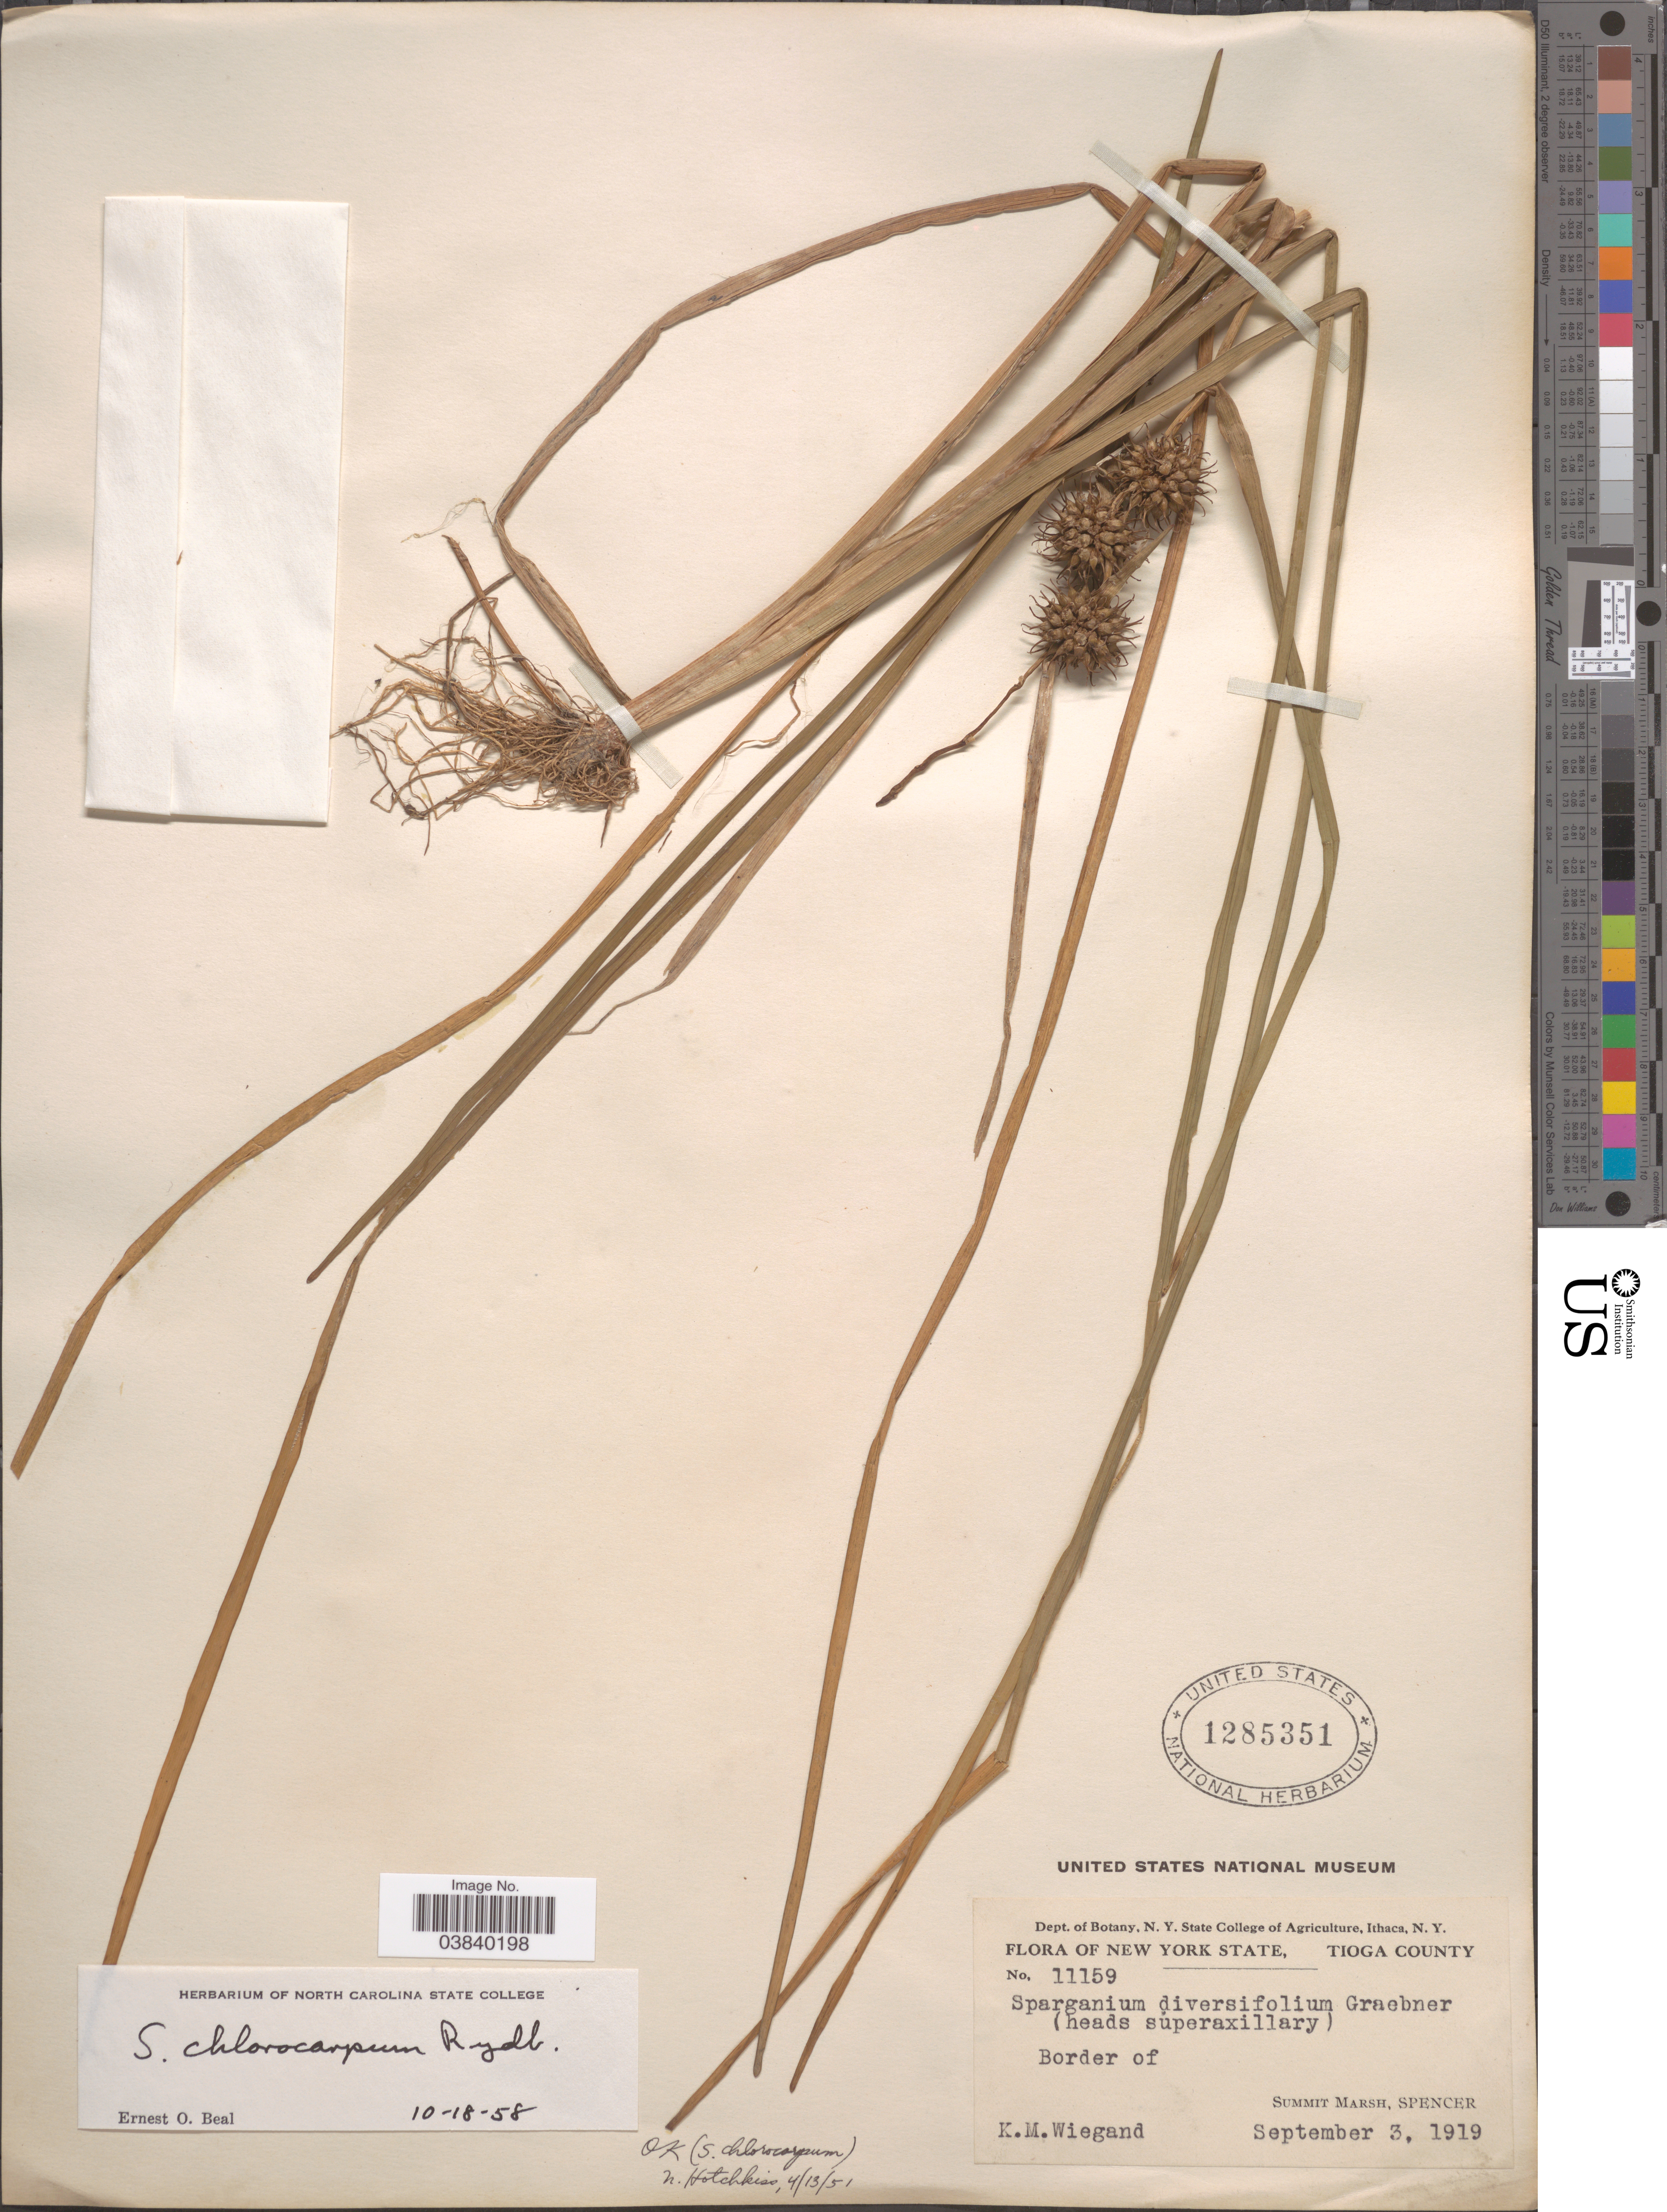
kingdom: Plantae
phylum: Tracheophyta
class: Liliopsida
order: Poales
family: Typhaceae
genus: Sparganium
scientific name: Sparganium chlorocarpum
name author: Rydb.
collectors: K. M. Wiegand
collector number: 11159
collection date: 1919-09-03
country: United States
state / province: New York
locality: Tioga County. Border of Summit Marsh, Spencer.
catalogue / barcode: US 1285351